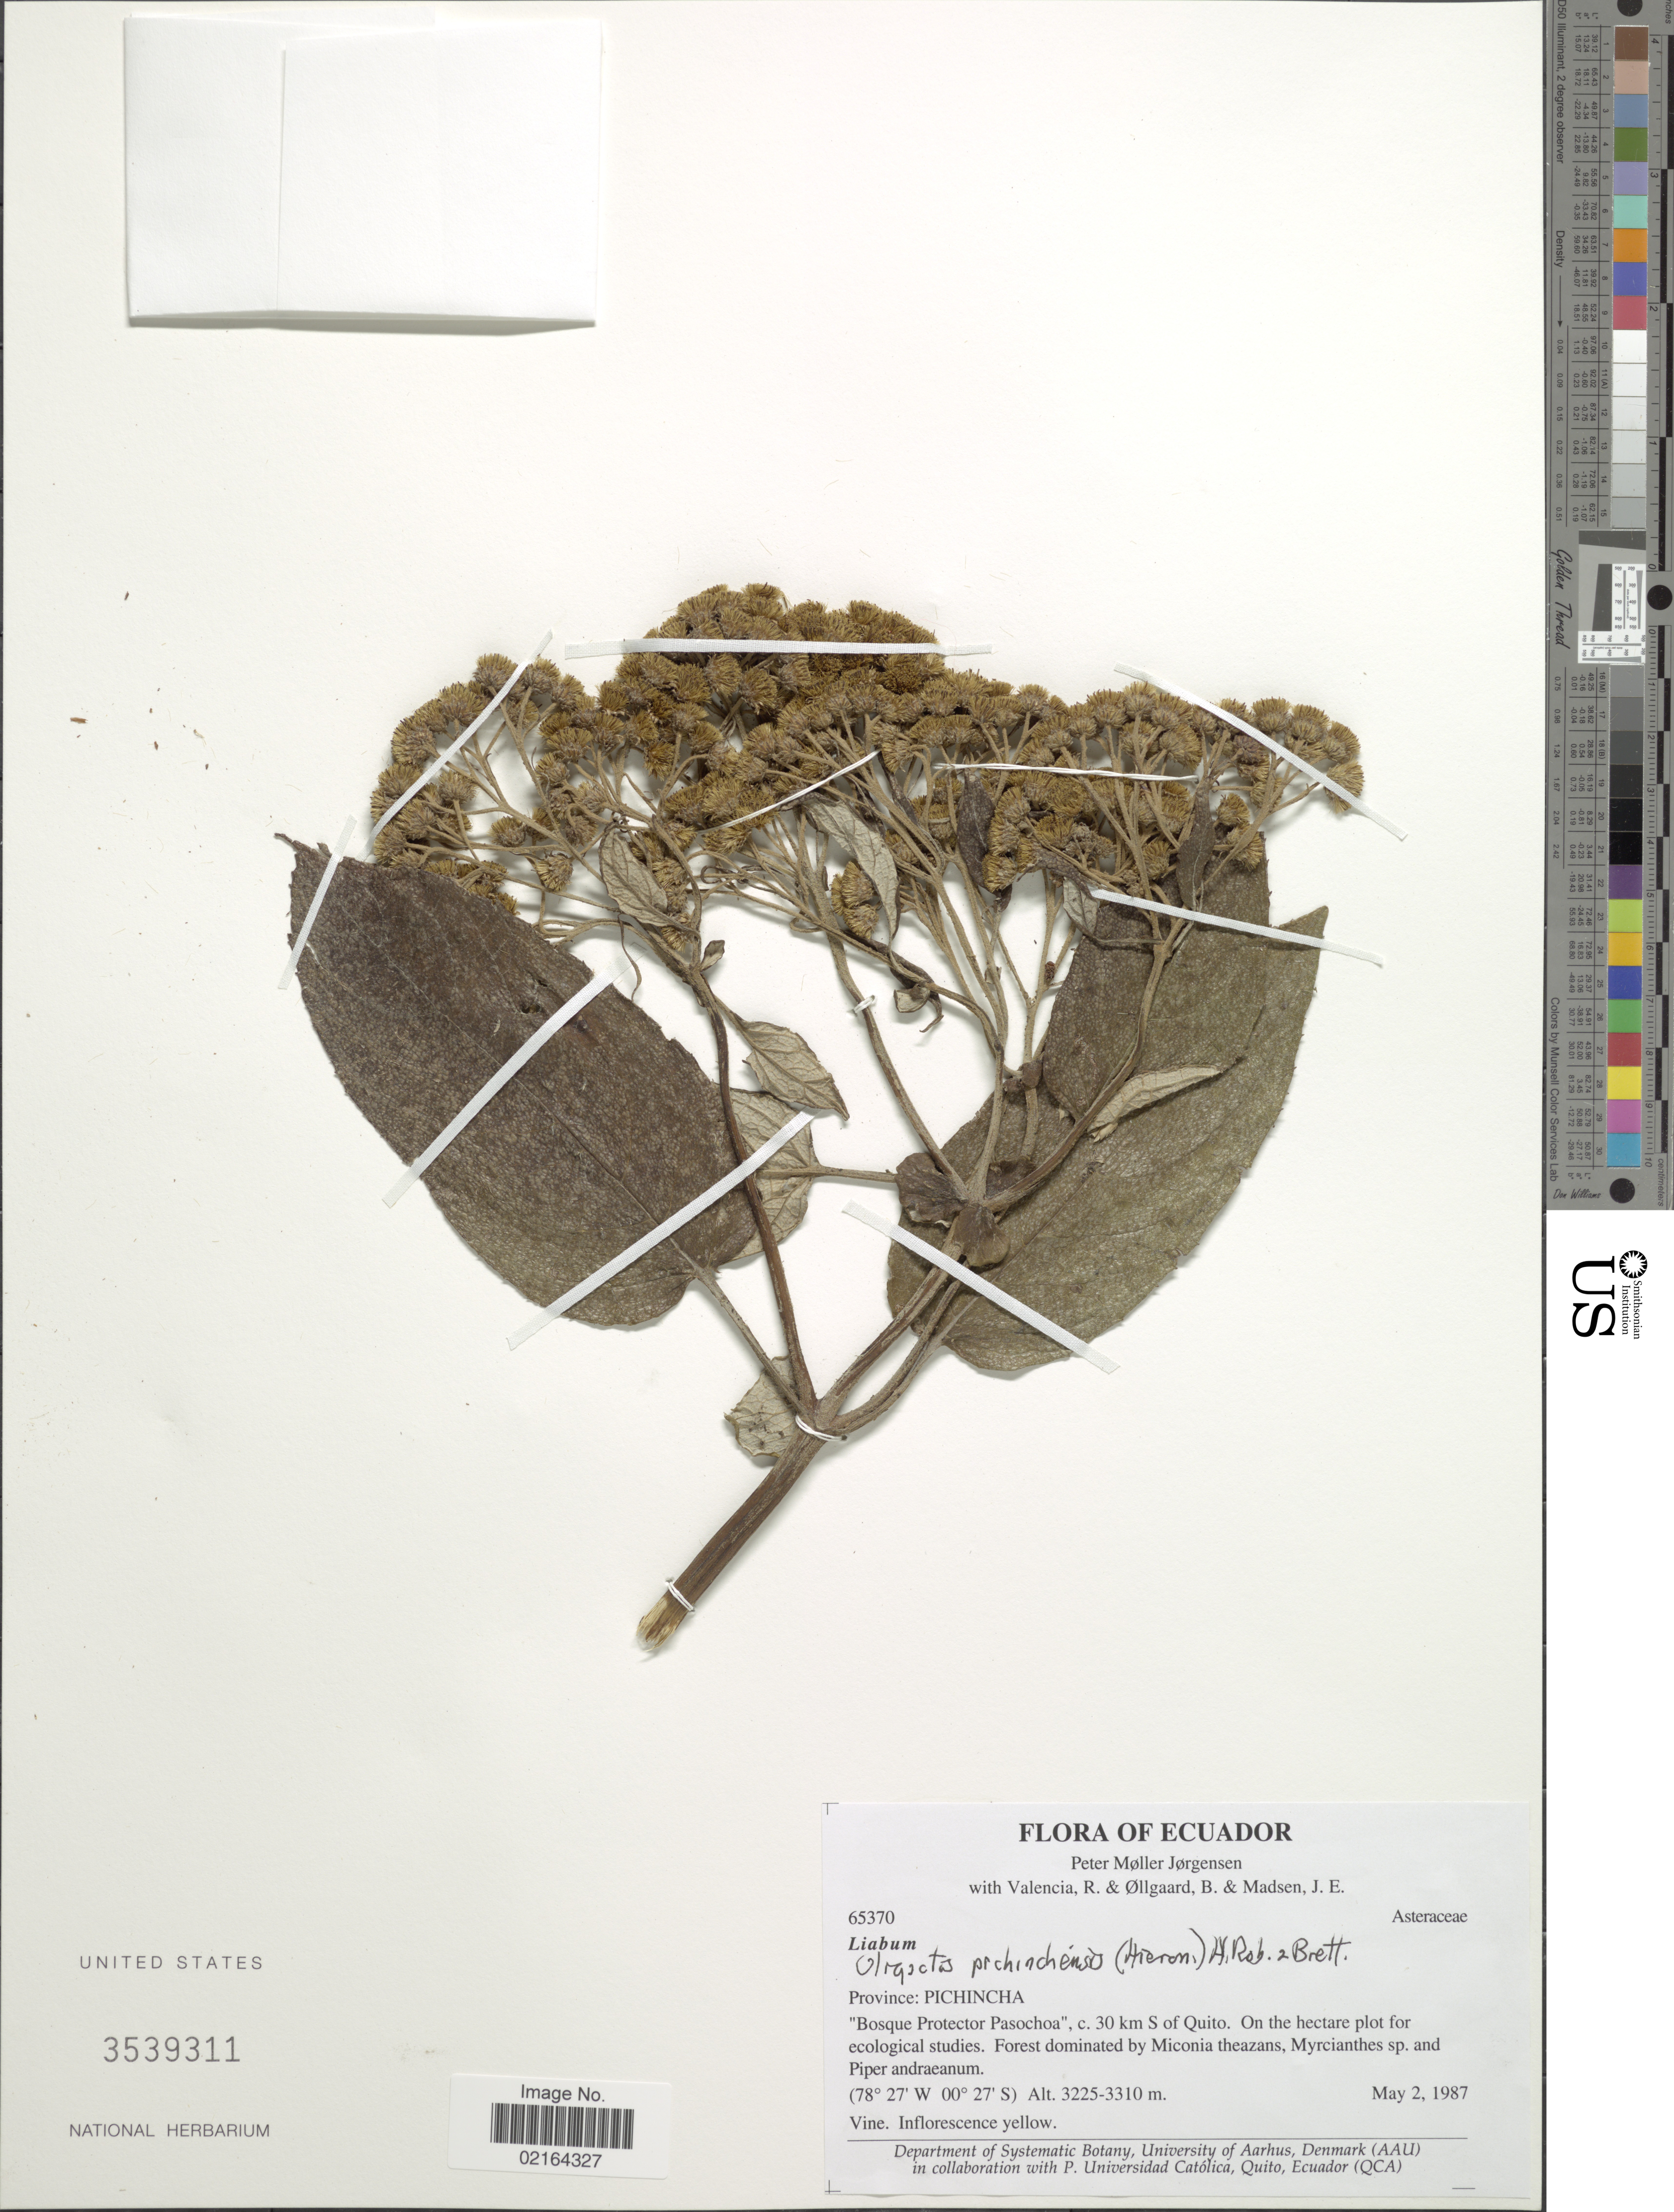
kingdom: Plantae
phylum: Tracheophyta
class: Magnoliopsida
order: Asterales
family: Asteraceae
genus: Sampera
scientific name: Sampera pichinichensis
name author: (Hieron.) V.A. Funk & H. Rob.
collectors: P. M. Jørgensen, R. Valencia, B. Øllgaard & J. E. Madsen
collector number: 65370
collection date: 1987-05-02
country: Ecuador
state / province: Pichincha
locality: Province: Pichincha, Bosque Protector Pasochoa, 30 km S of Quito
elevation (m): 3225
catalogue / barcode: US 3539311